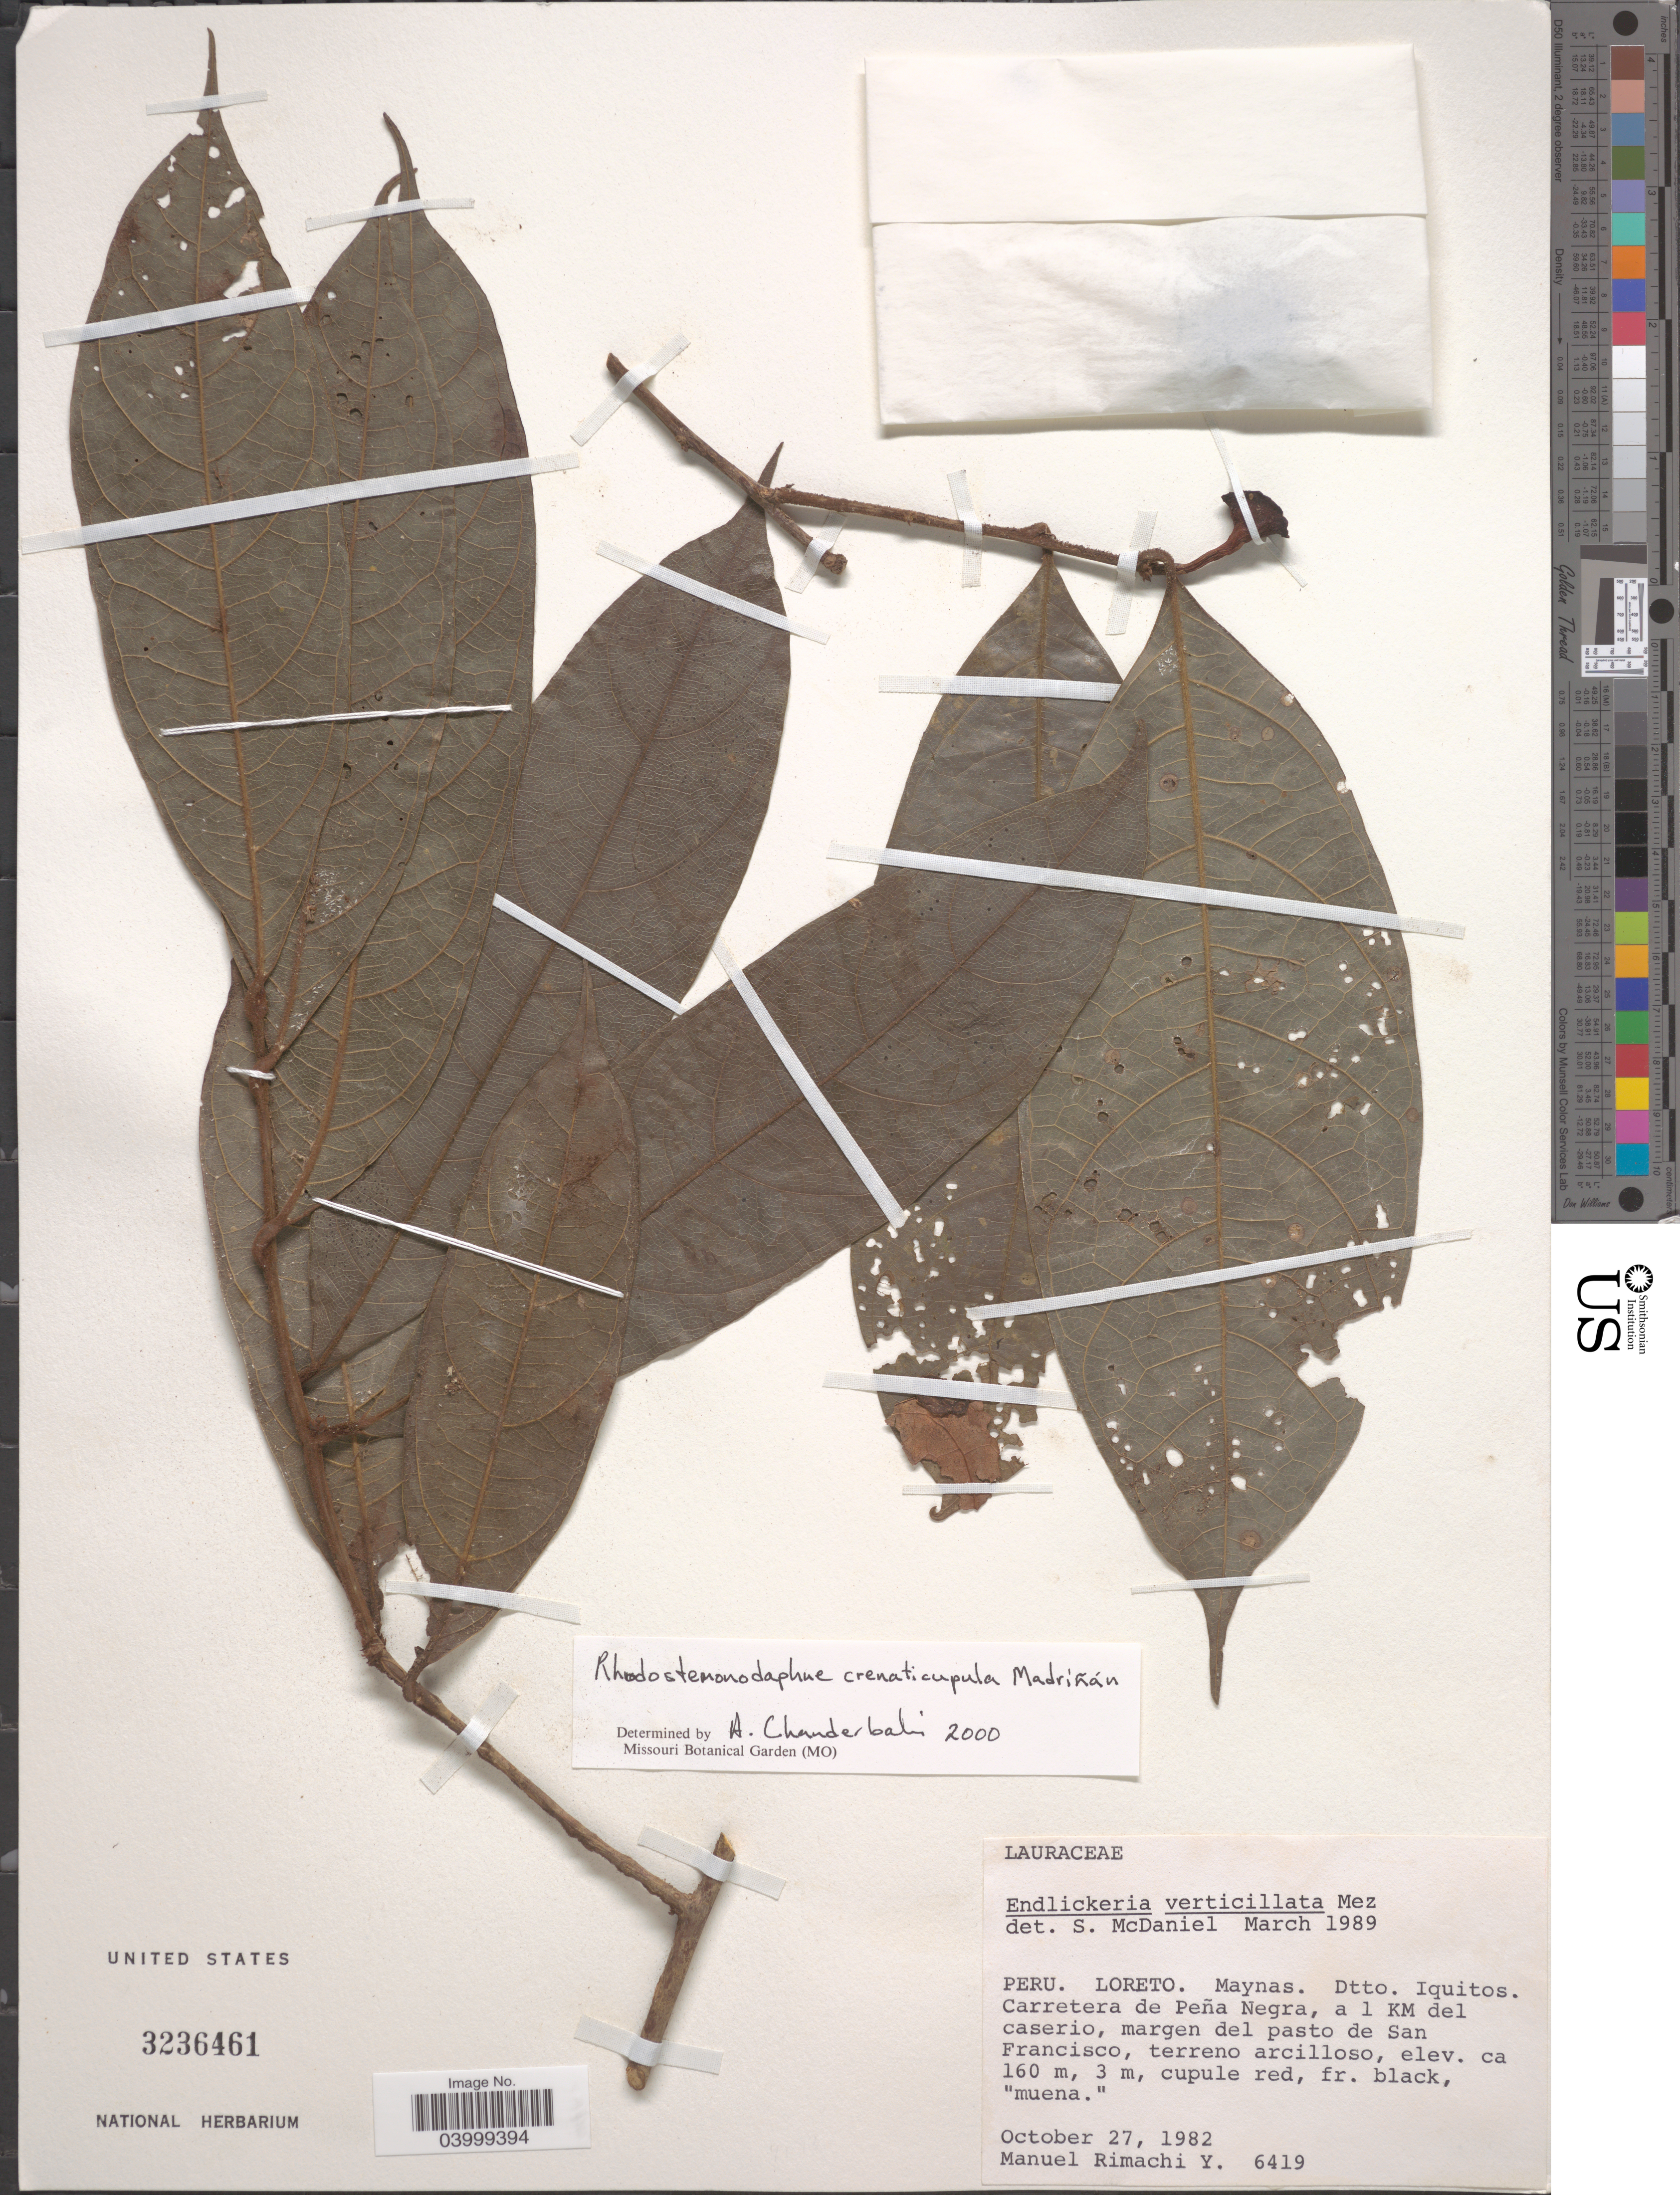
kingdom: Plantae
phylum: Tracheophyta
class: Magnoliopsida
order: Laurales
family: Lauraceae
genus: Rhodostemonodaphne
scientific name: Rhodostemonodaphne crenaticupula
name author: Madriñán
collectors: M. Rimachi Y.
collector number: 6419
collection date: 1982-10-27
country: Peru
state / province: Loreto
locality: Maynas. Dtto Iquitos. Carretera de Peña Negra, a 1 KM del caserio, margen del pasto de San Francisco.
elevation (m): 160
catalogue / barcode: US 3236461